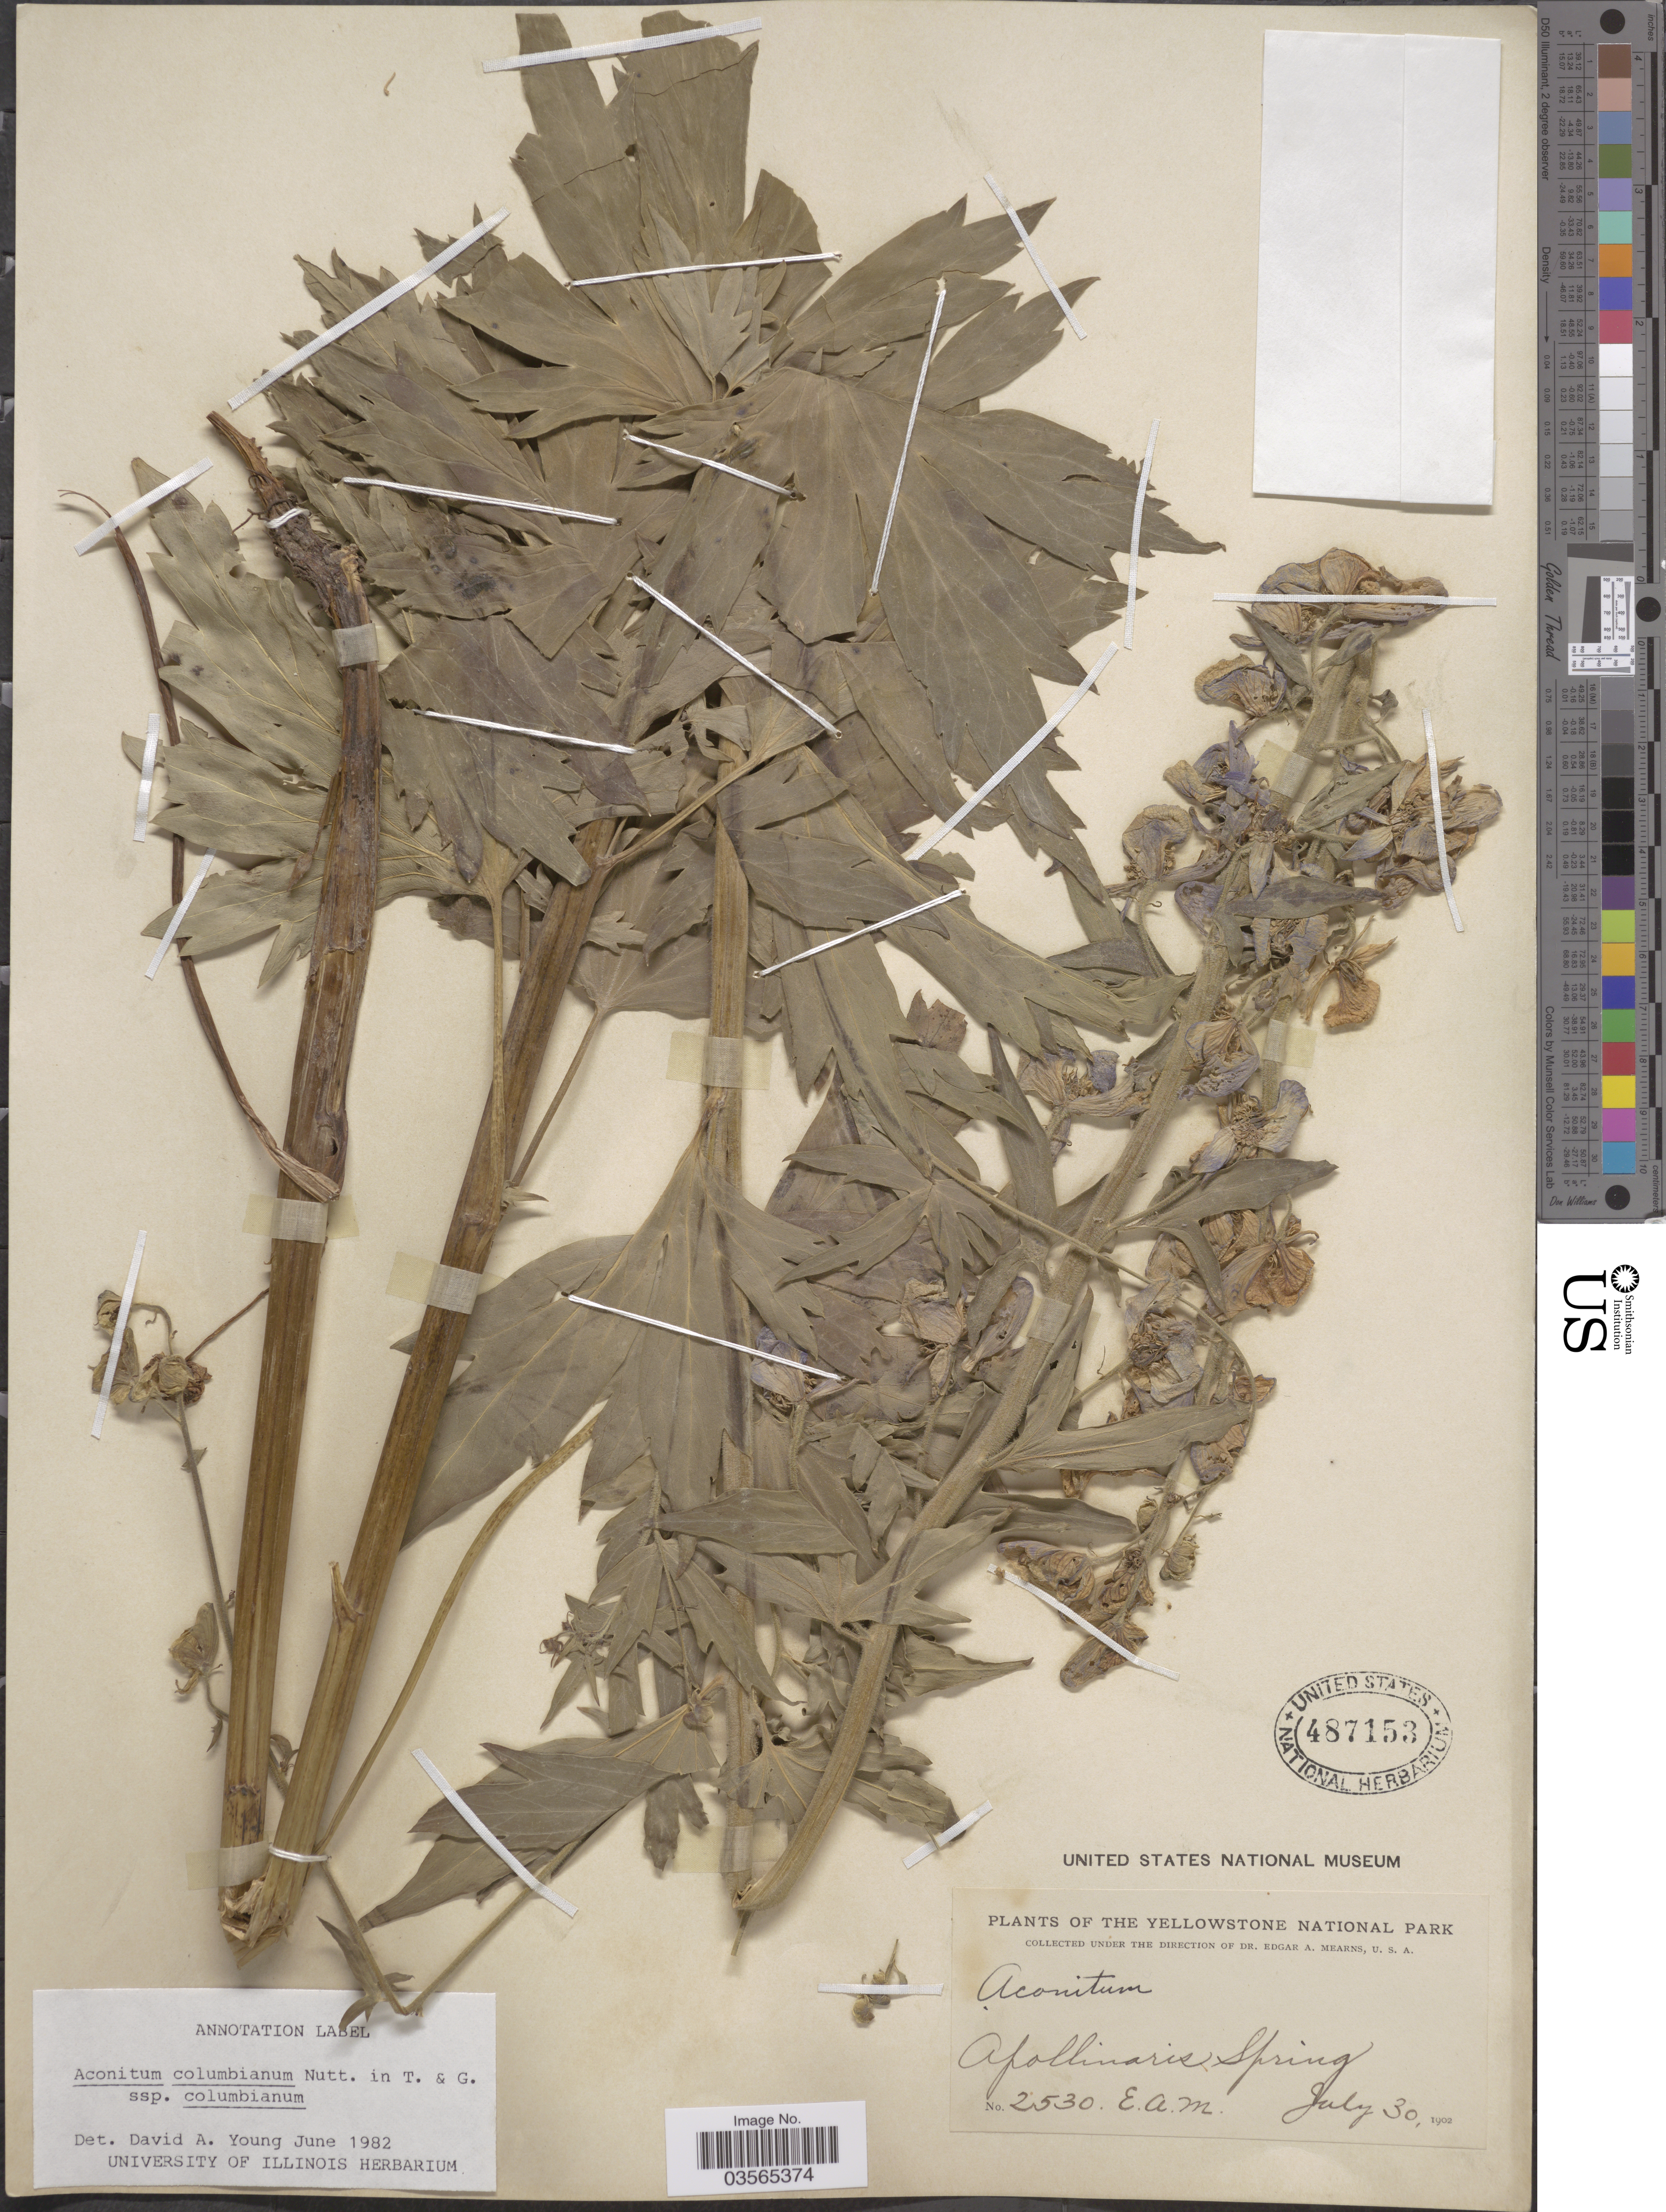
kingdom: Plantae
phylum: Tracheophyta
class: Magnoliopsida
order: Ranunculales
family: Ranunculaceae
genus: Aconitum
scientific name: Aconitum columbianum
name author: Nutt.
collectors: E. A. Mearns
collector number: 2530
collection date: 1902-07-30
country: United States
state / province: Wyoming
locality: The Yellowstone National Park. Apollinaris Spring.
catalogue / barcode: US 487153